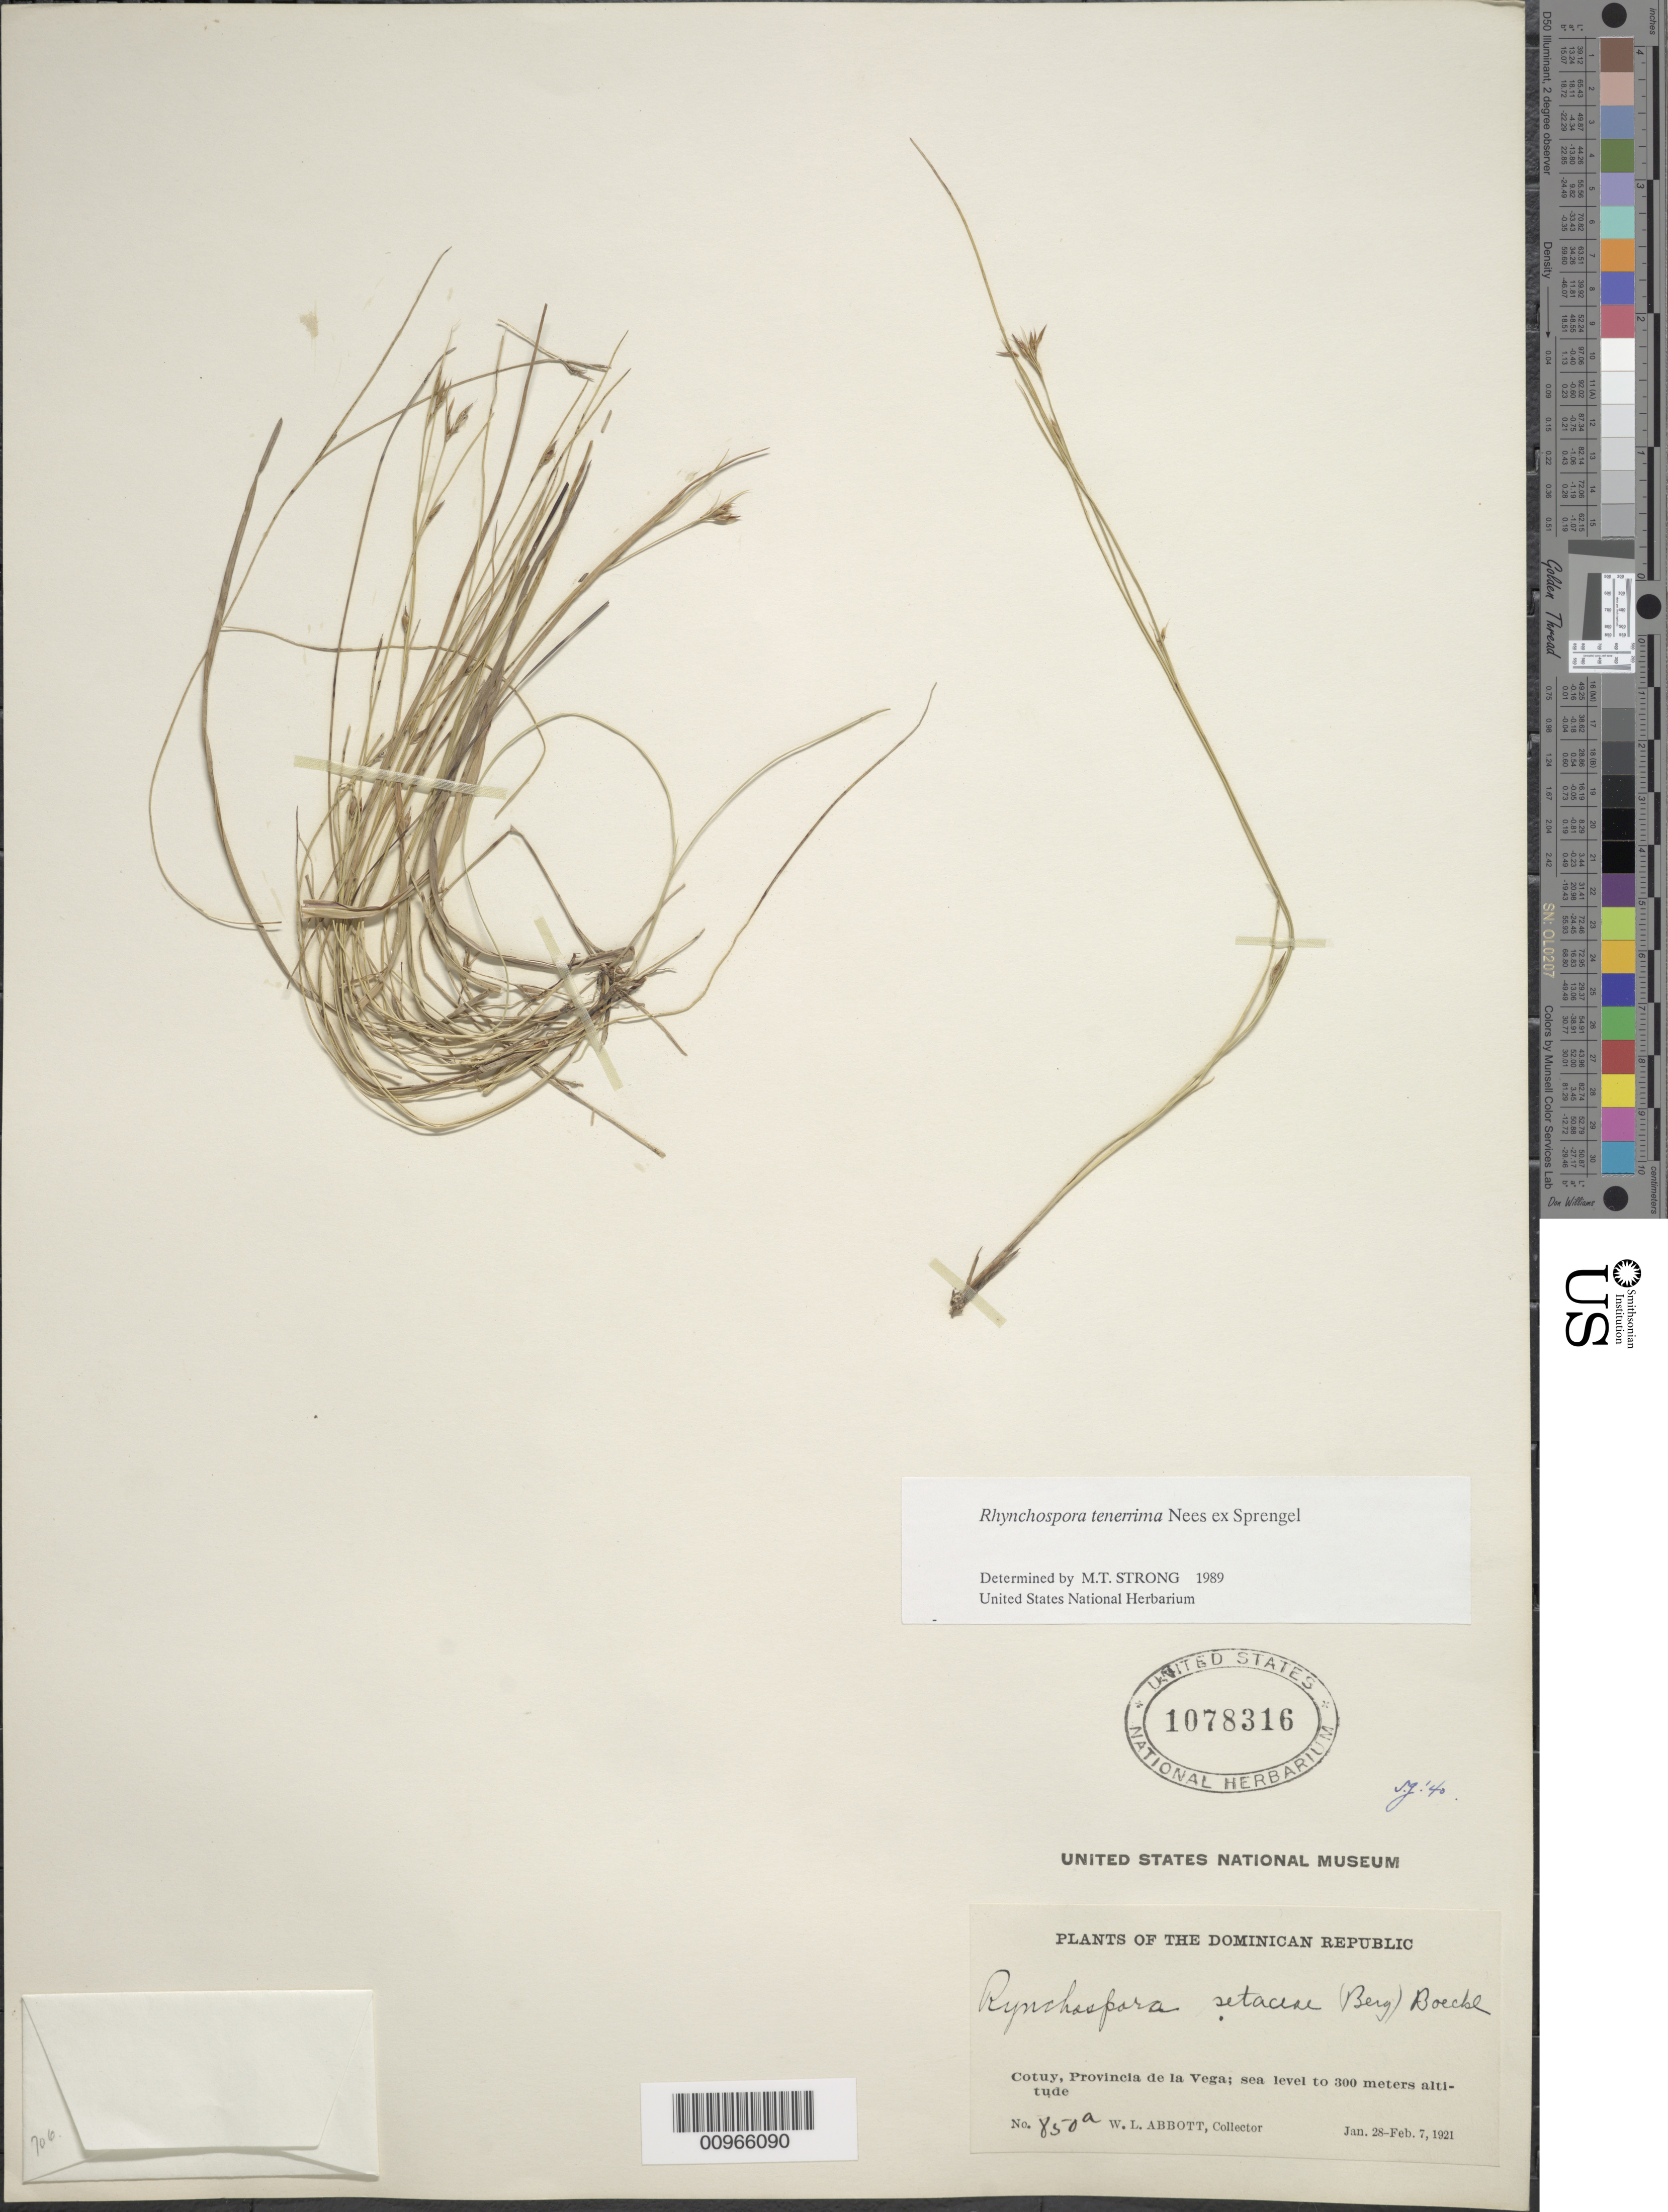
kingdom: Plantae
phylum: Tracheophyta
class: Liliopsida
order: Poales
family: Cyperaceae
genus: Rhynchospora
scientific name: Rhynchospora tenerrima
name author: Nees ex Spreng.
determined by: Strong, M. T., (US), Smithsonian Institution - National Museum of Natural History (UNITED STATES)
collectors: W. L. Abbott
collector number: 850A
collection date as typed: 28 Jan 1921 to 07 Feb 1921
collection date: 1921-01-28/1921-02-07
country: Dominican Republic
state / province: La Vega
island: Hispaniola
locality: Cotuy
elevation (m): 0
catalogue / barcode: US 1078316